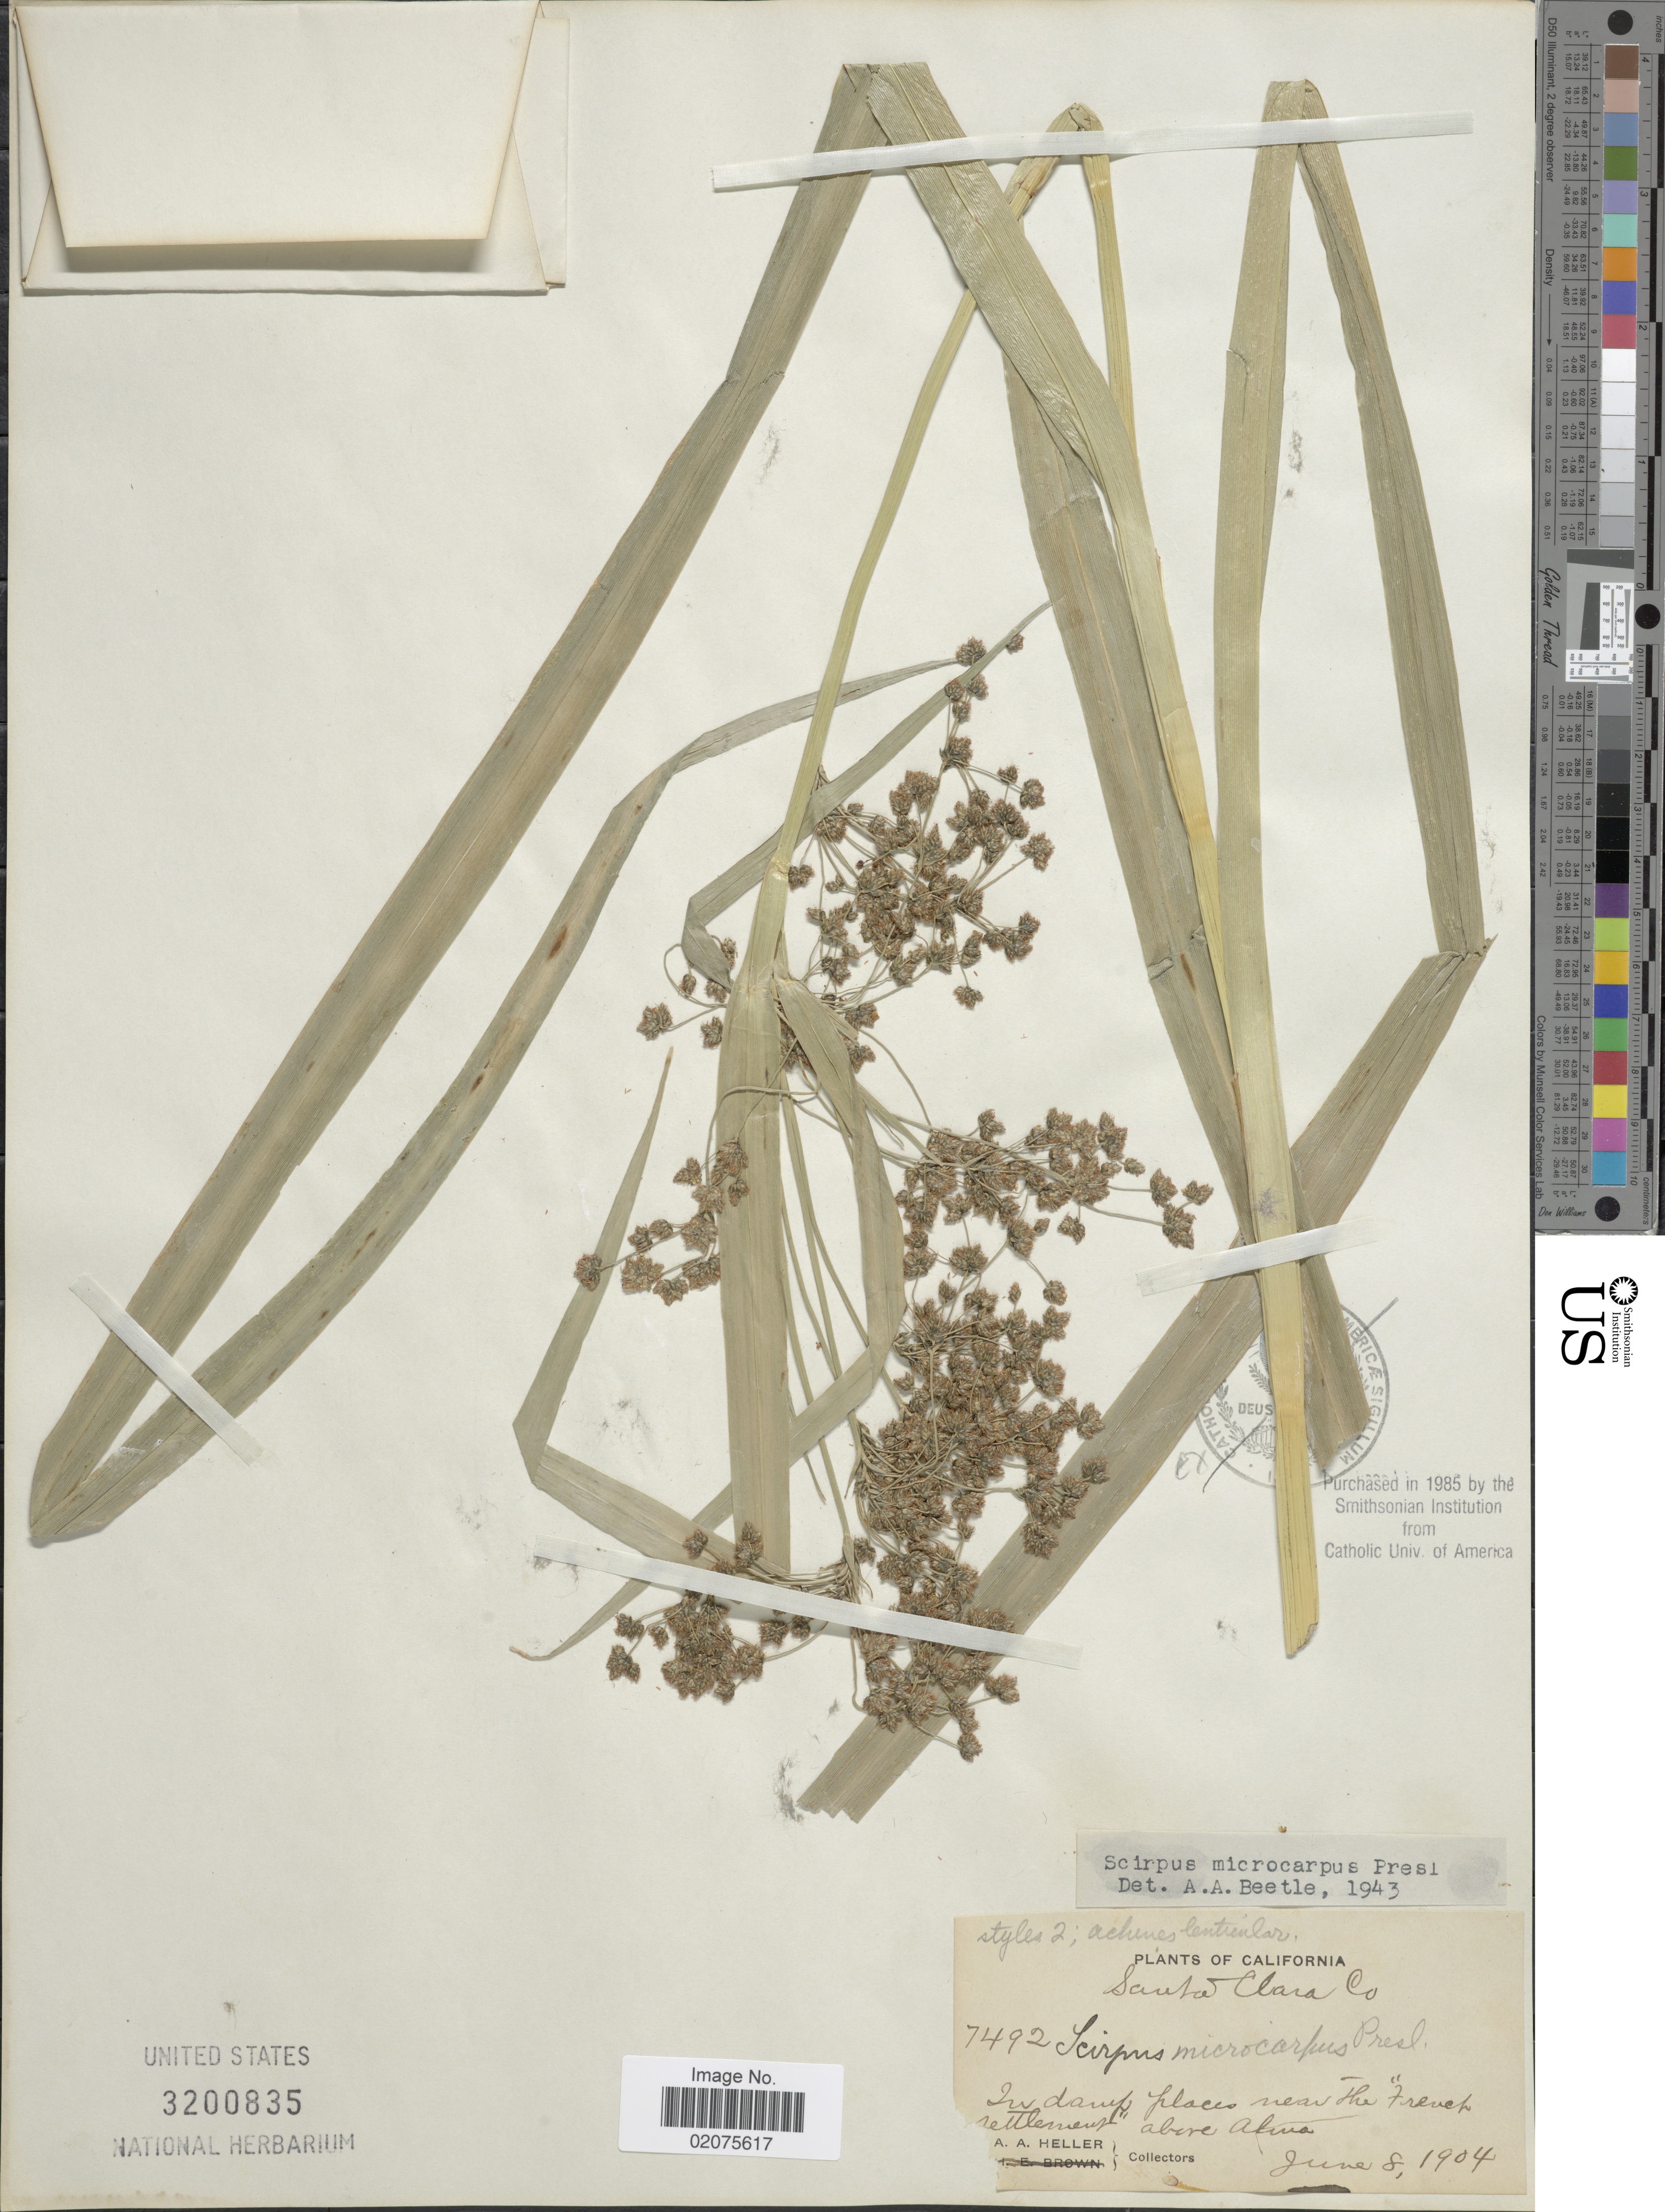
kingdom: Plantae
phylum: Tracheophyta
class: Liliopsida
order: Poales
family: Cyperaceae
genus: Scirpus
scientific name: Scirpus microcarpus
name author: J. Presl & C. Presl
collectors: A. A. Heller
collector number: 7492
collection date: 1904-06-08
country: United States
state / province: California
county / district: Santa Clara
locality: Santa Clara Co. In damp places near the "French settlement" above Alma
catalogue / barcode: US 3200835